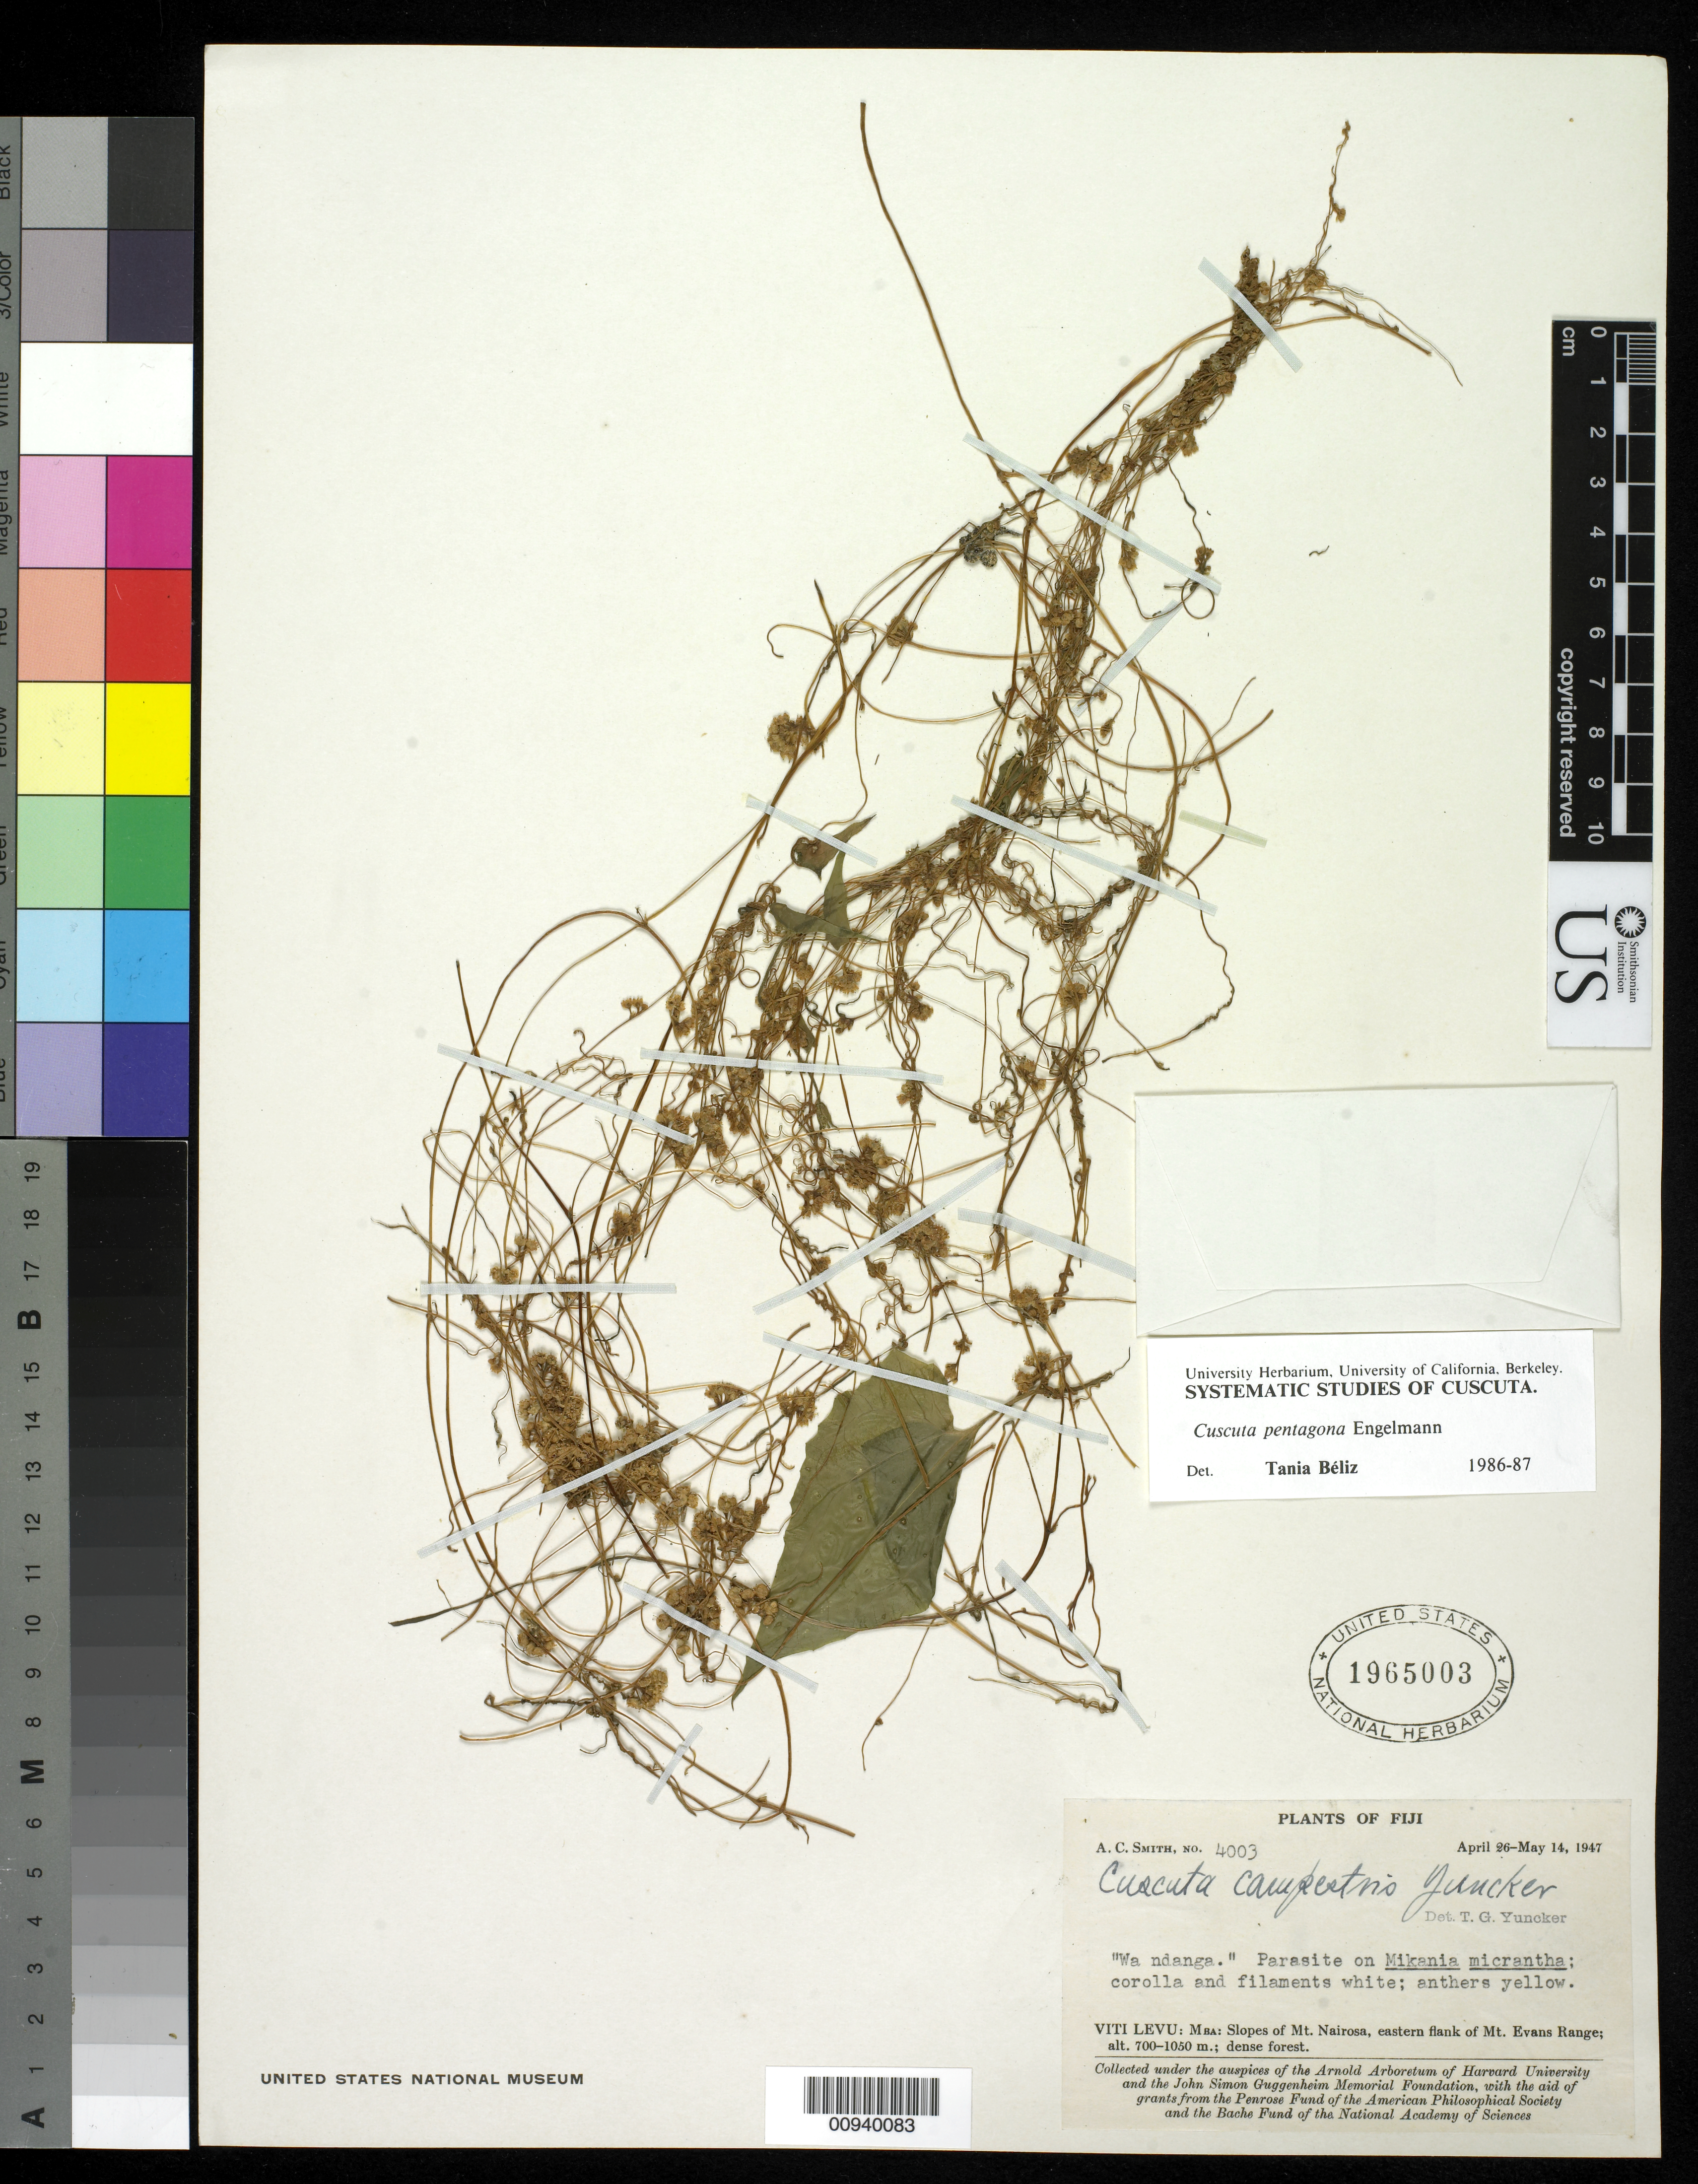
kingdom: Plantae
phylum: Tracheophyta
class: Magnoliopsida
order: Solanales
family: Convolvulaceae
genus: Cuscuta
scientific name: Cuscuta pentagona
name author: Engelm.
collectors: C. A. Smith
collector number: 4003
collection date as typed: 26 Apr 1947 to 14 May 1947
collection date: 1947-04-26/1947-05-14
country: Fiji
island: Viti Levu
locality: Slopes of Mt. Nairosa, eastern flank of Mt. Evans Range.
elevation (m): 700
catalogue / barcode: US 1965003